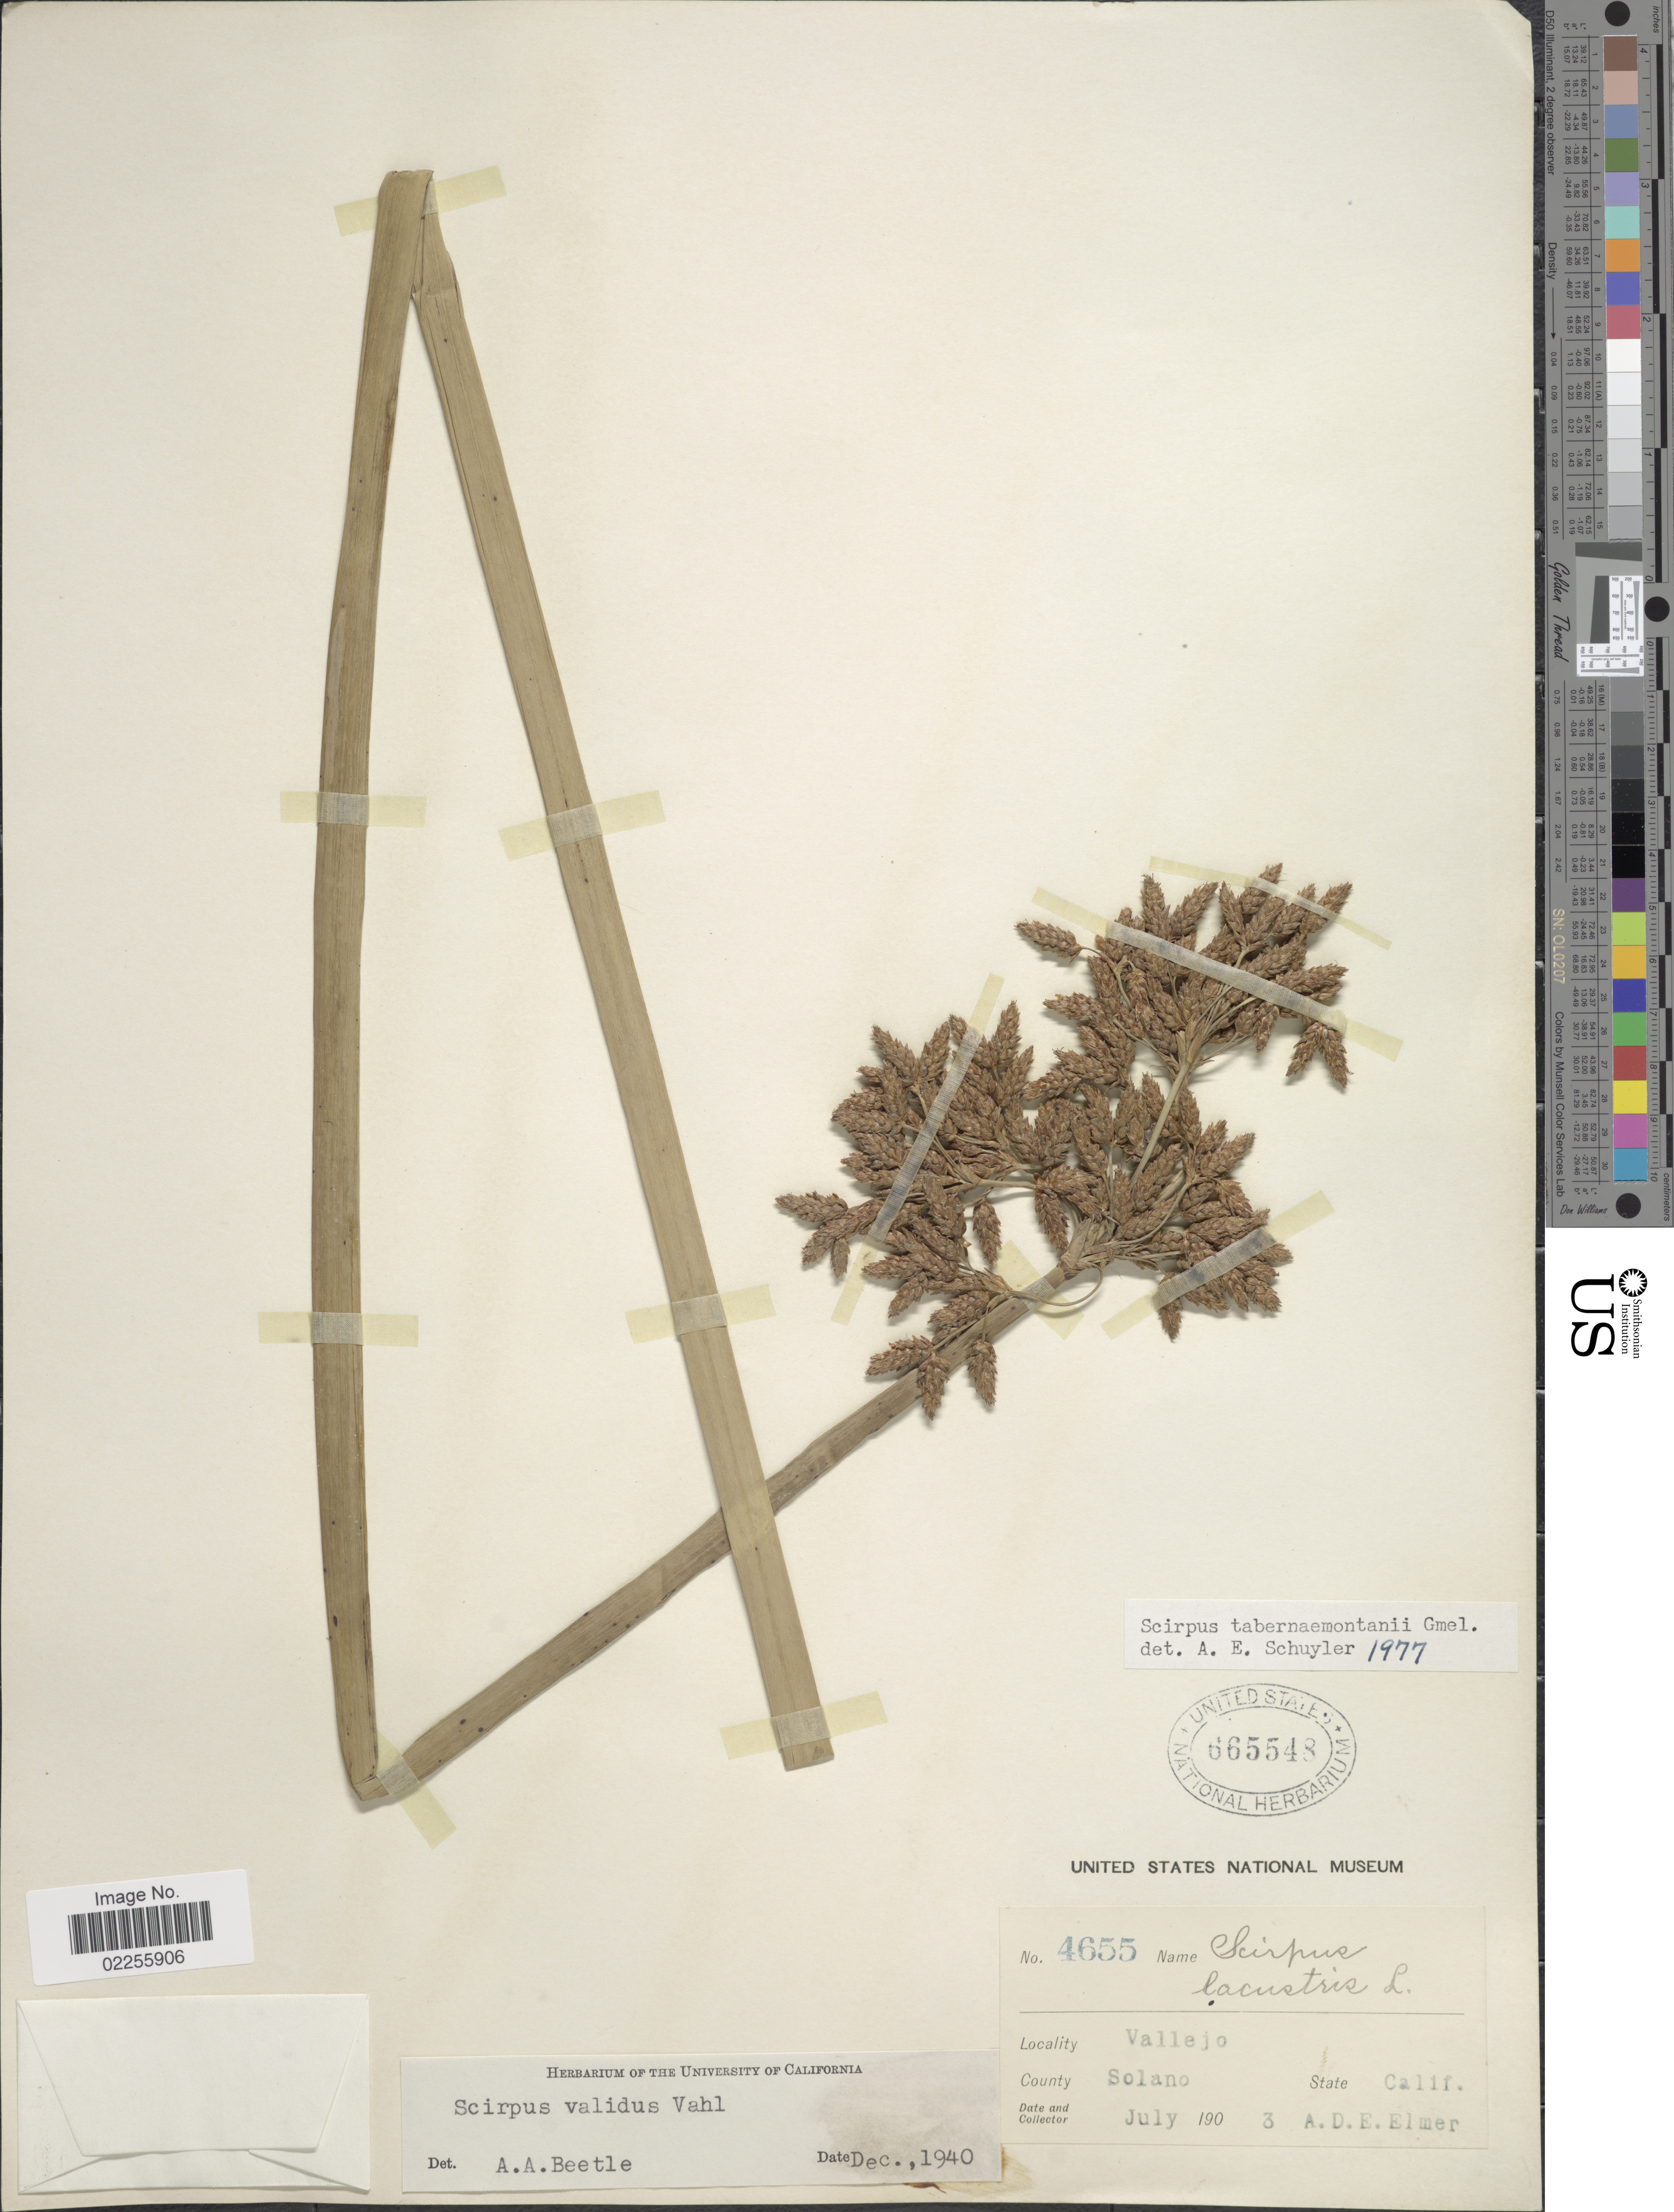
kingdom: Plantae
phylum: Tracheophyta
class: Liliopsida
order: Poales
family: Cyperaceae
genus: Schoenoplectus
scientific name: Schoenoplectus tabernaemontani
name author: (C.C. Gmel.) Palla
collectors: A. D. E. Elmer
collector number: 4655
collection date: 1903-07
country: United States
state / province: California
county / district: Solano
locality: Vallejo, County Solano.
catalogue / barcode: US 665548